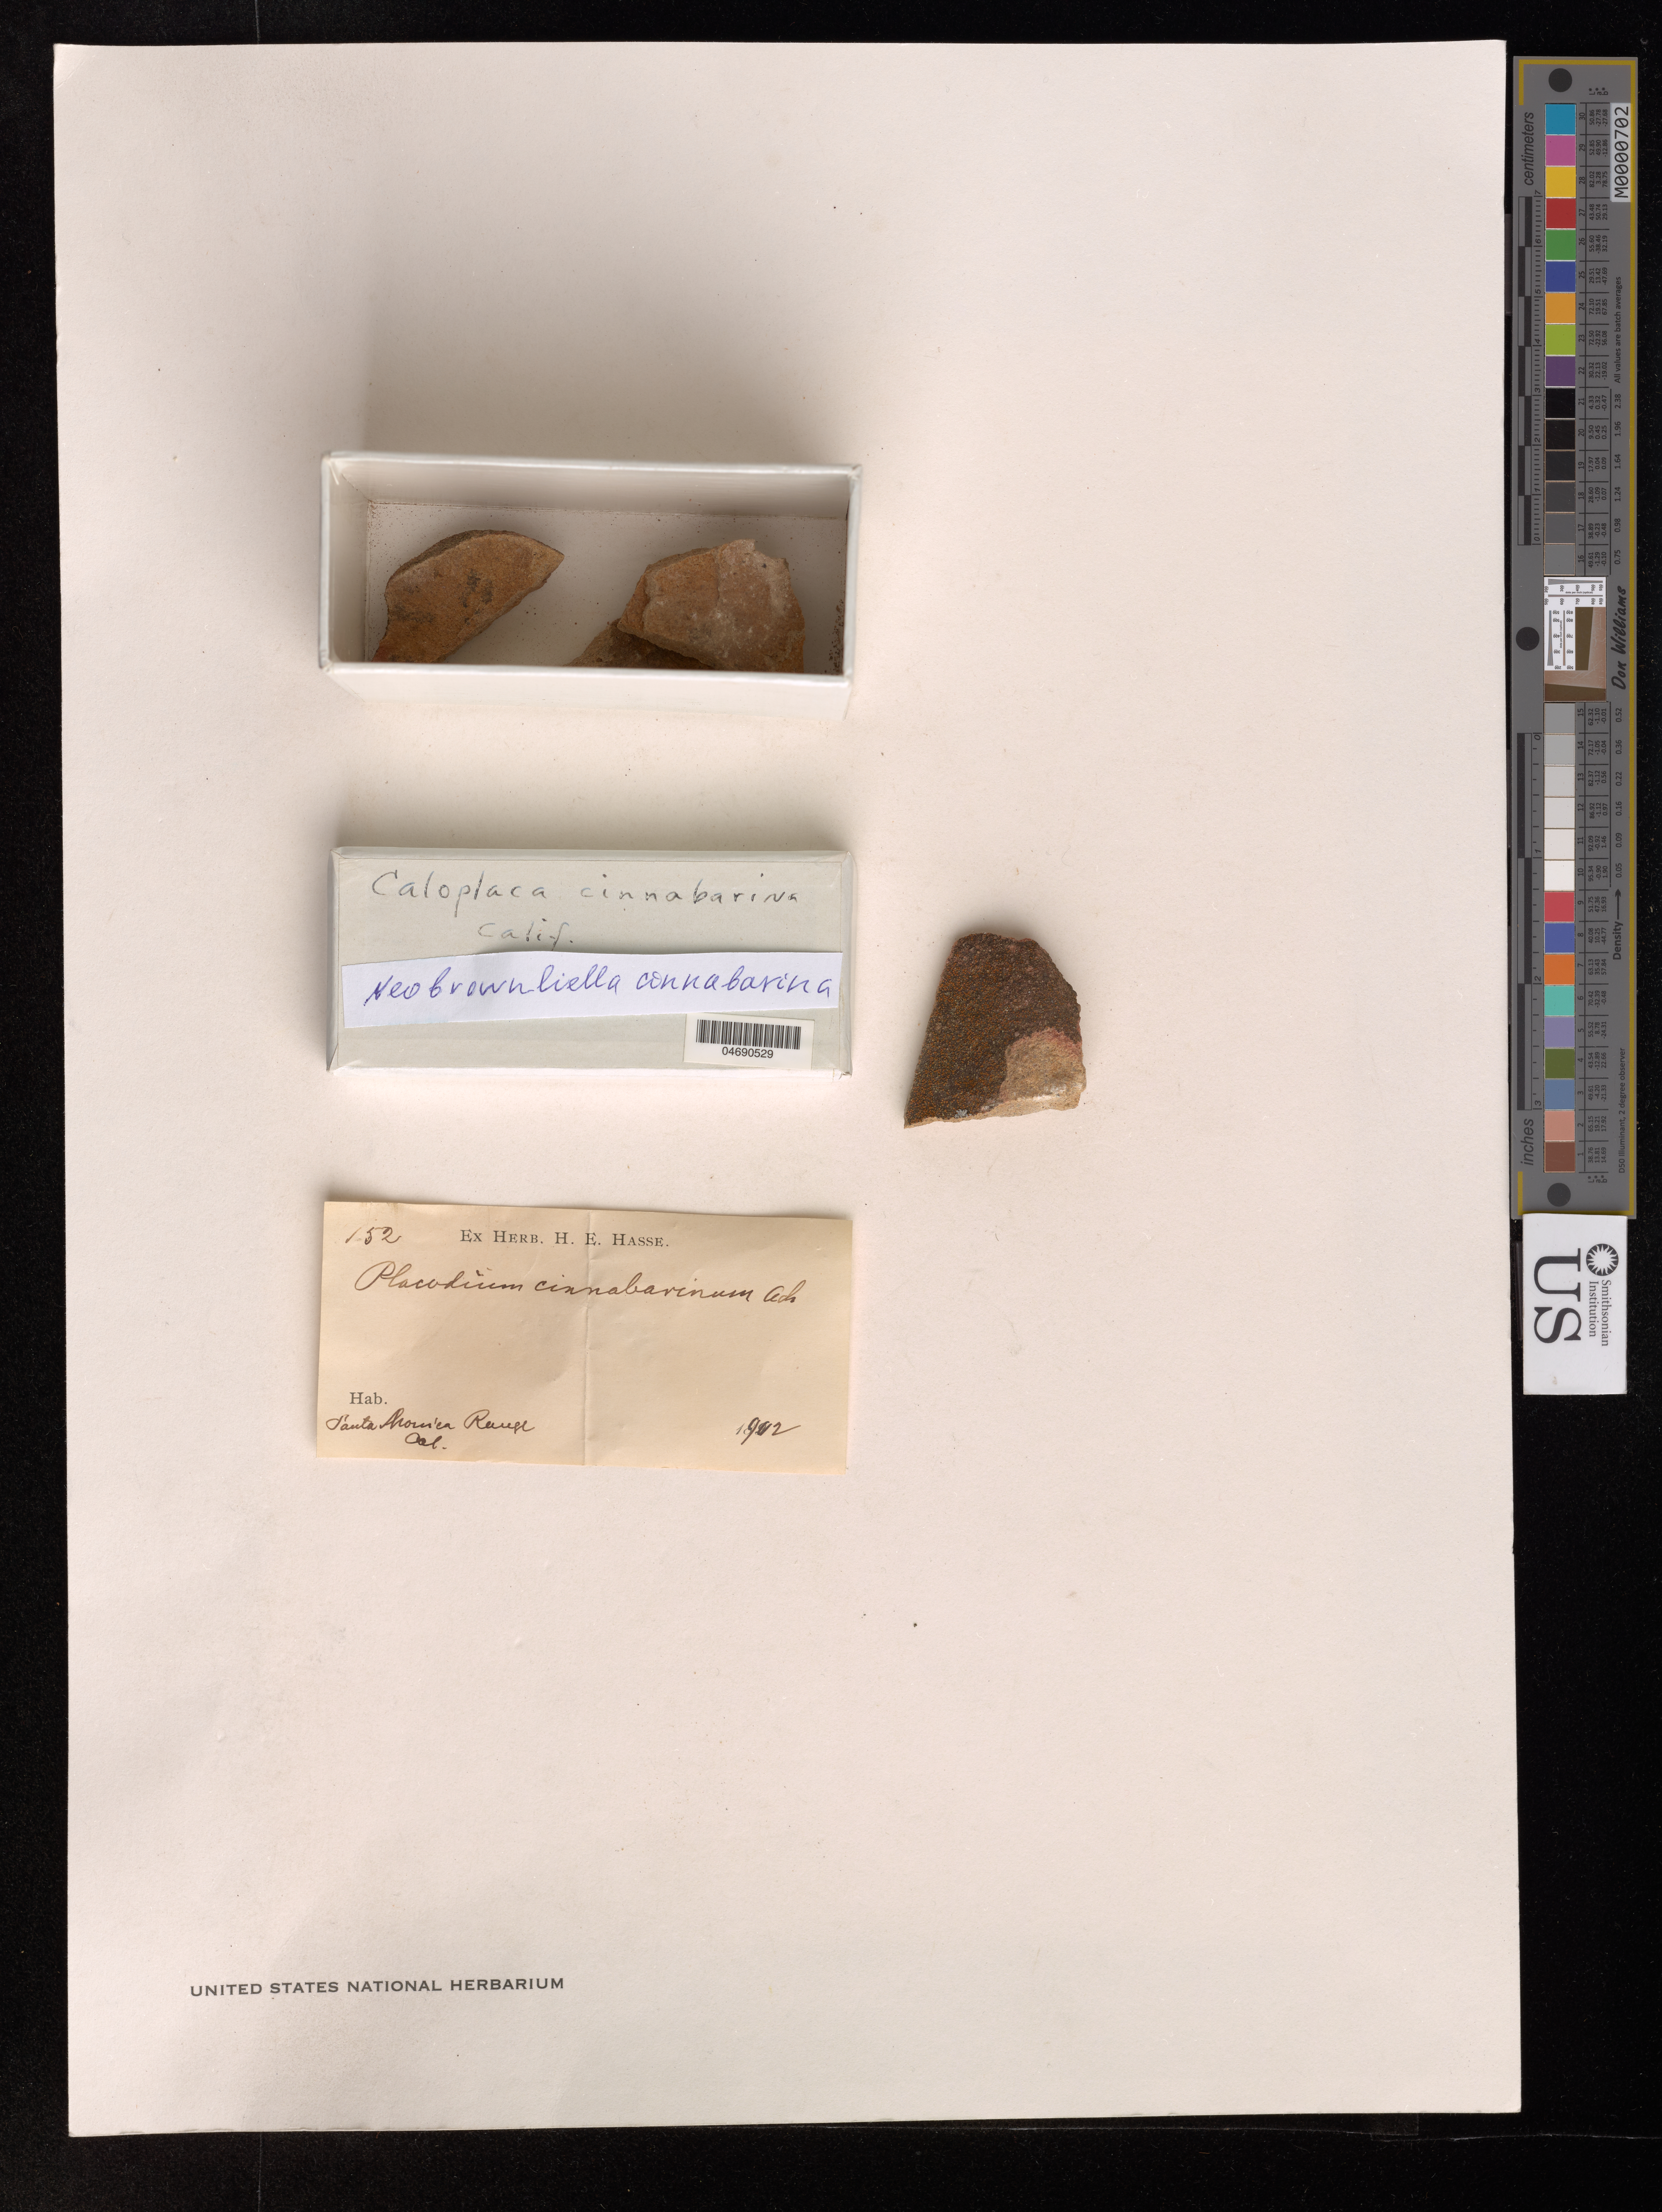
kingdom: Fungi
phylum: Ascomycota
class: Lecanoromycetes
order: Teloschistales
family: Teloschistaceae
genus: Caloplaca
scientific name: Caloplaca cinnabarina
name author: (Ach.) Zahlbr.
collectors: ex herb. H.E. Hasse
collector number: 152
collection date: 1902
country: United States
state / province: California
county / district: Los Angeles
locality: Santa Monica Range.